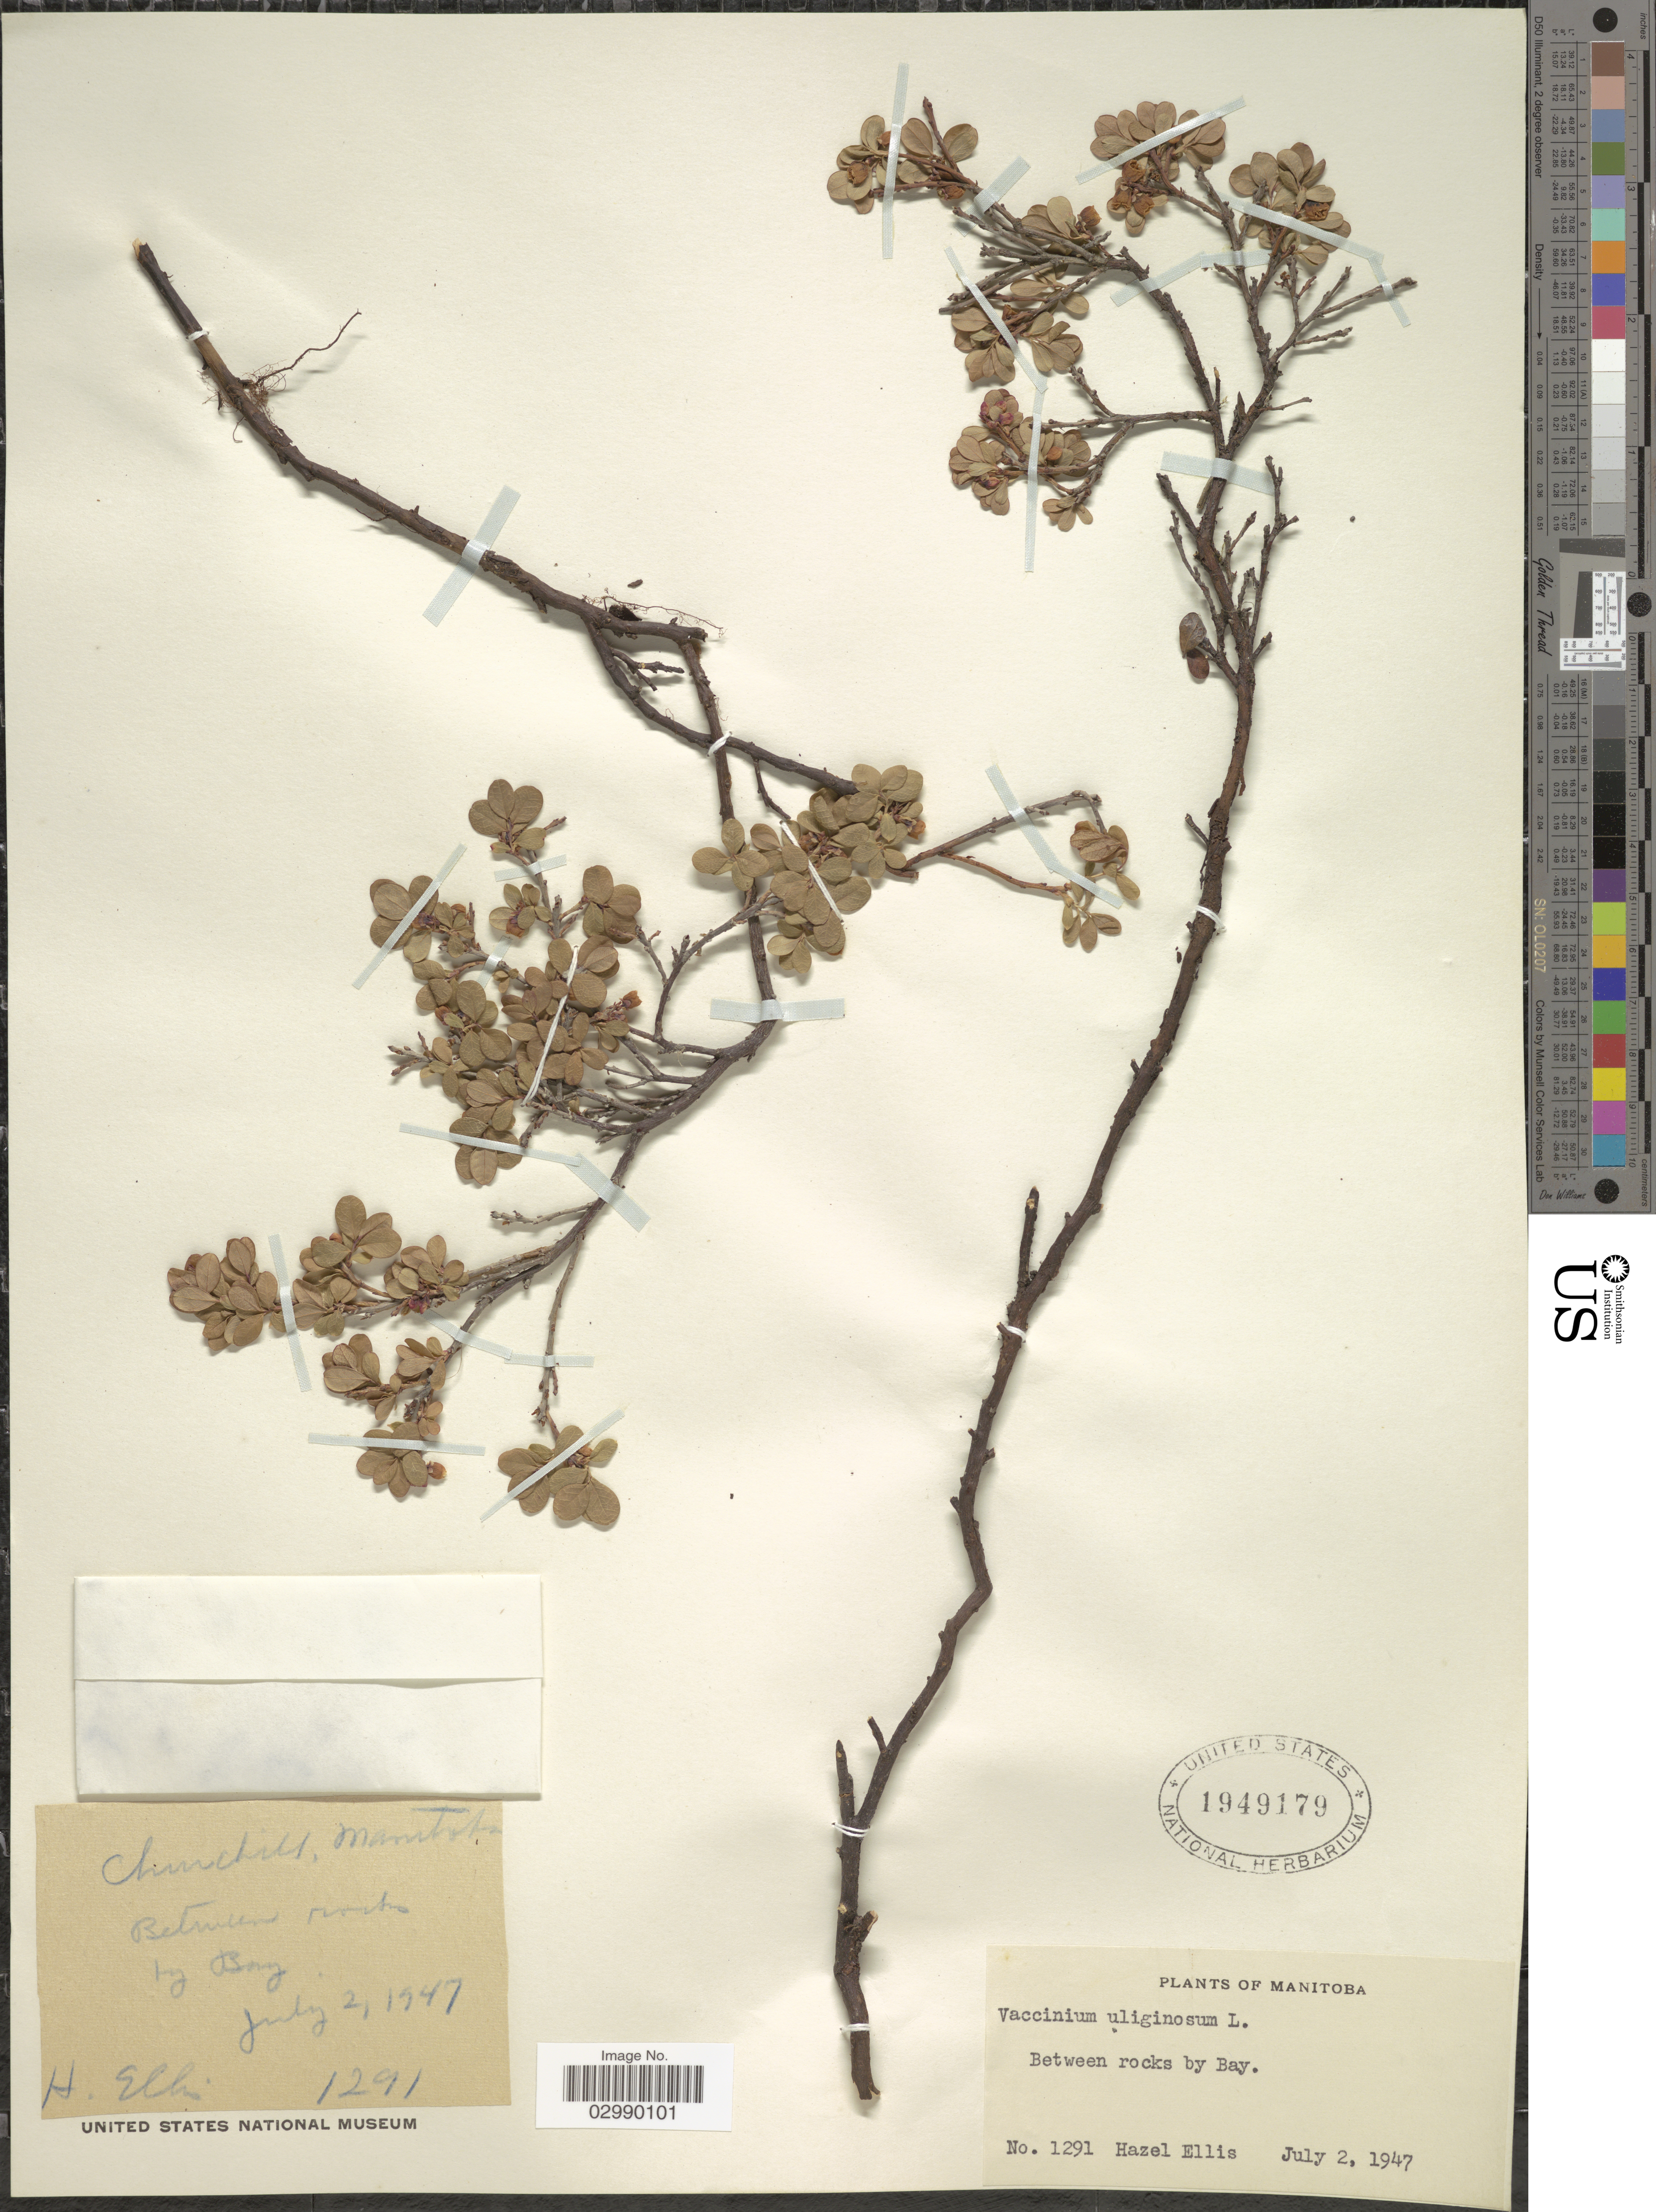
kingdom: Plantae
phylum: Tracheophyta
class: Magnoliopsida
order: Ericales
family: Ericaceae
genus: Vaccinium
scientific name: Vaccinium uliginosum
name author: L.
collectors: H. Ellis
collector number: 1291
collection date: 1947-07-02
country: Canada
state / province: Manitoba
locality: Between rocks by Bay.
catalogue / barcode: US 1949179